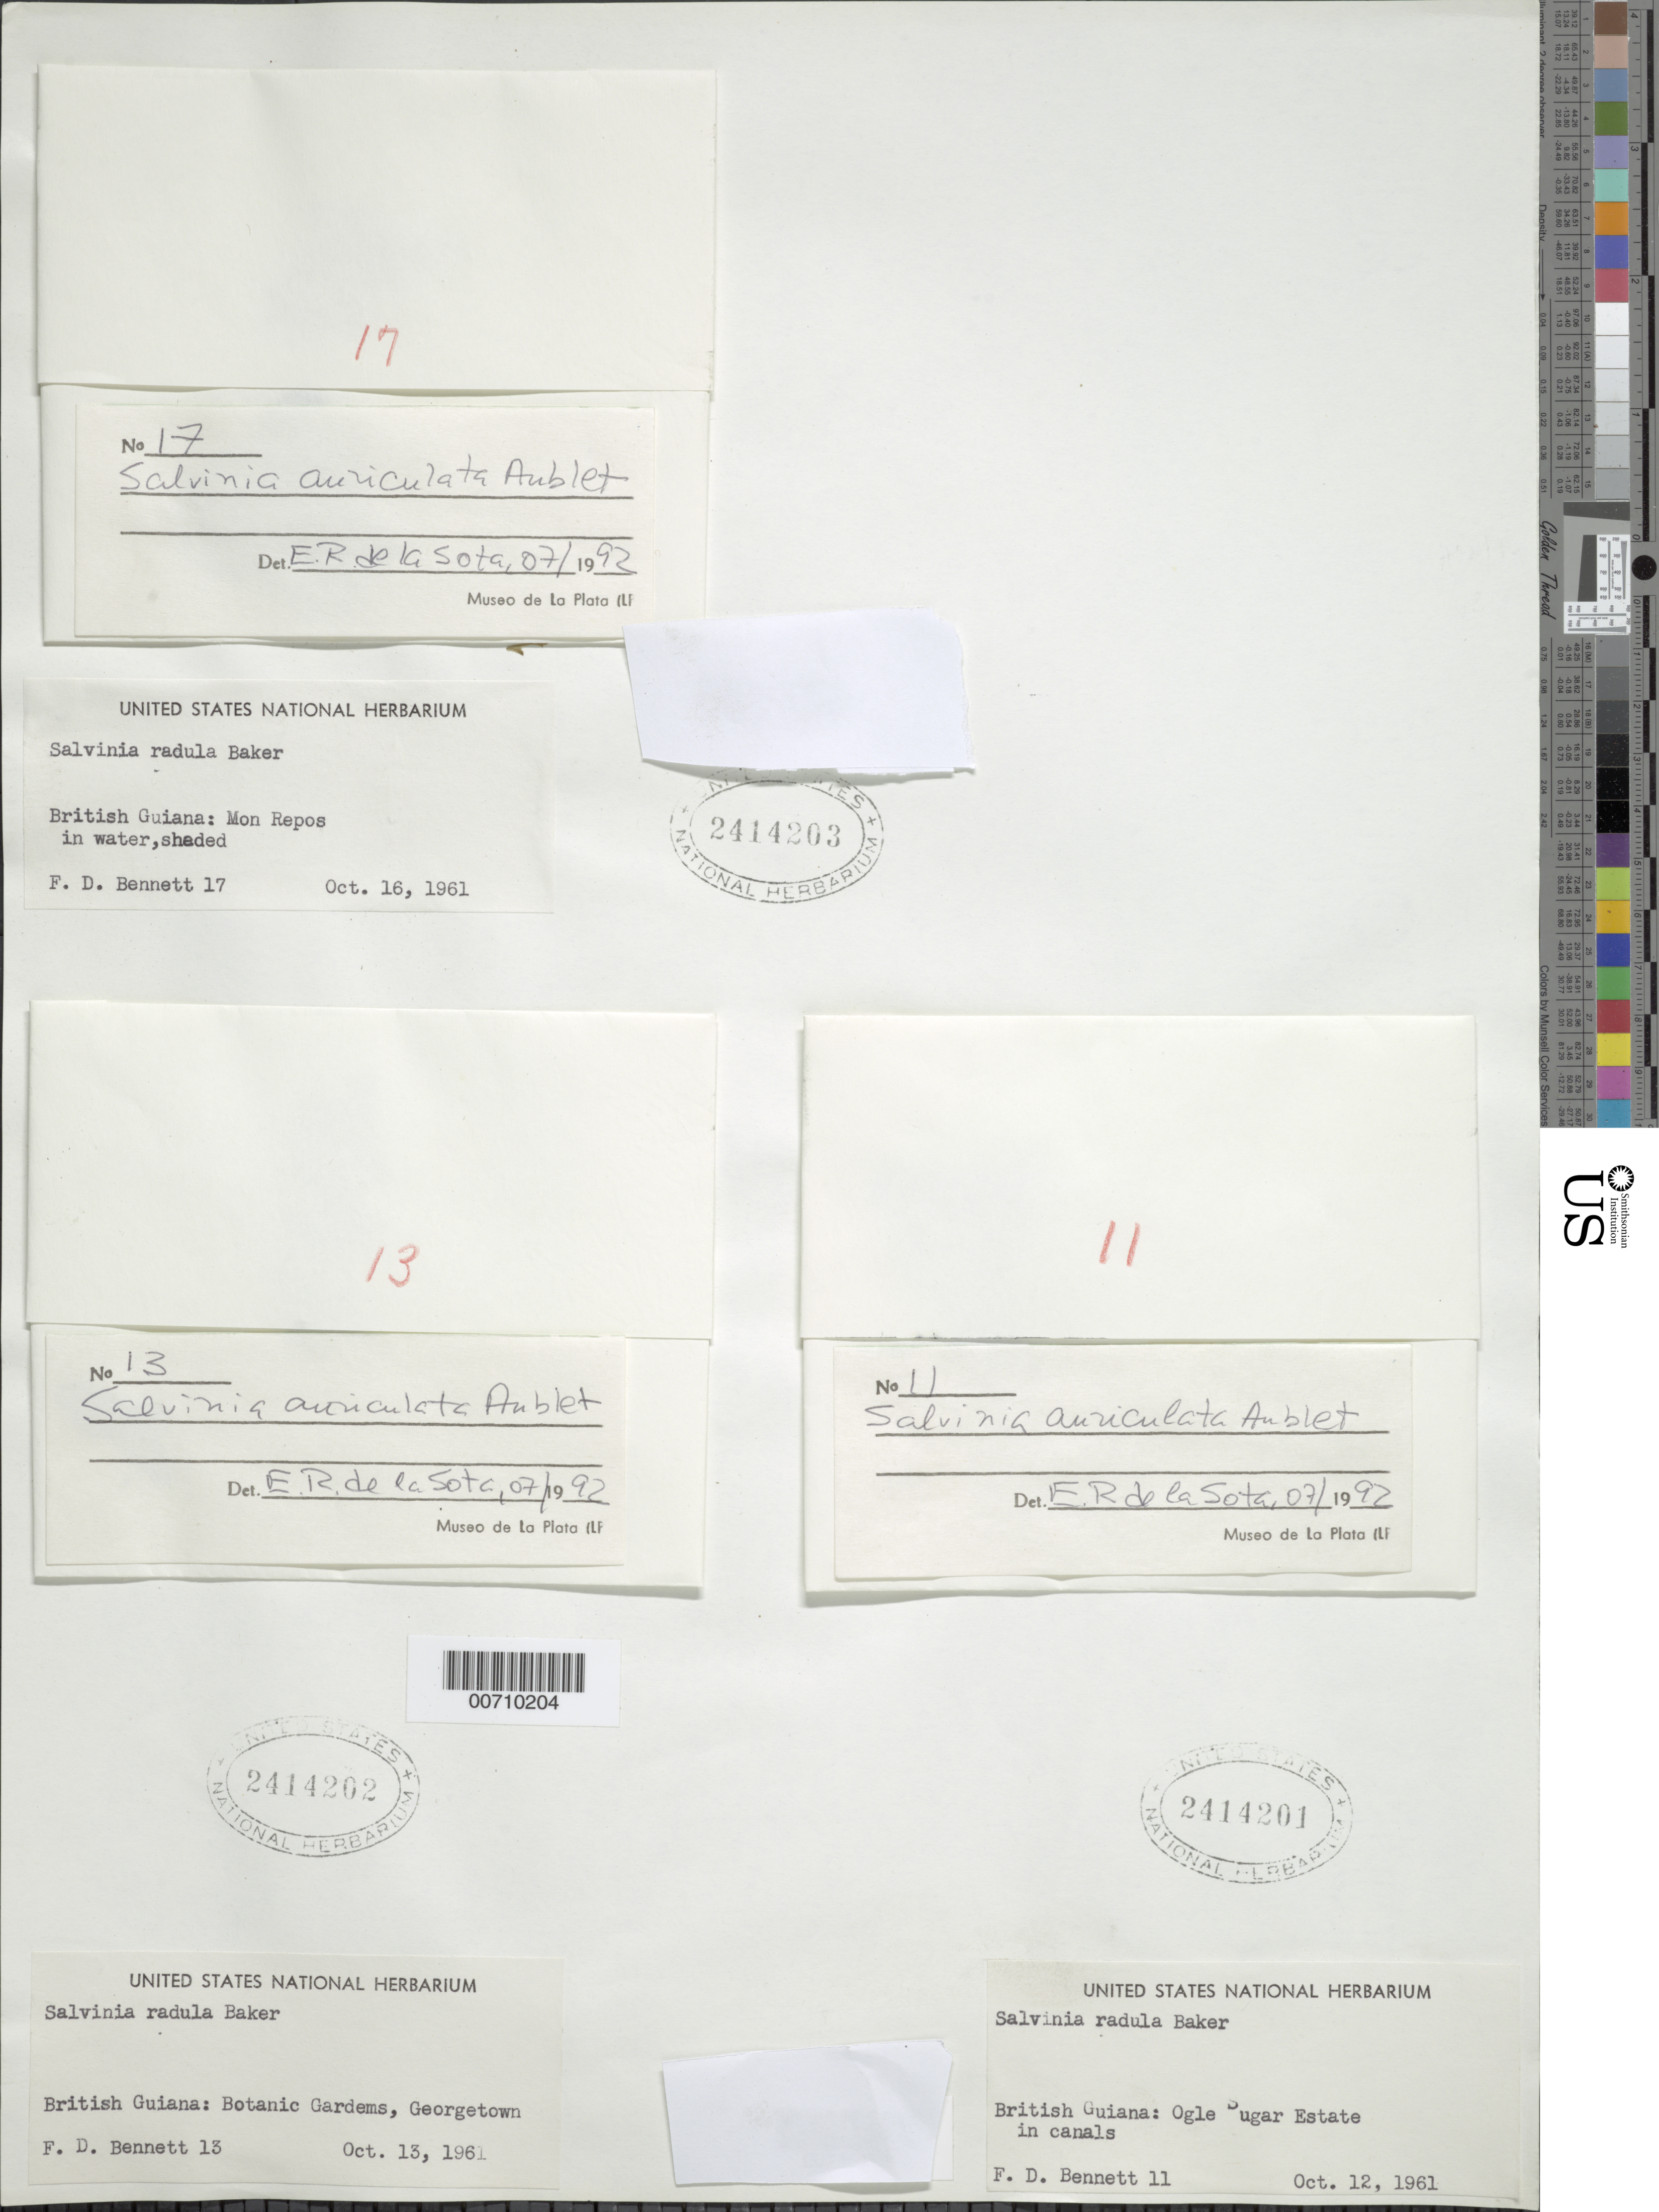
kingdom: Plantae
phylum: Tracheophyta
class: Polypodiopsida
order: Salviniales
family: Salviniaceae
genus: Salvinia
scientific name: Salvinia auriculata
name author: Aubl.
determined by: Sota, E. R. de la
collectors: F. Bennett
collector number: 13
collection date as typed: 13-Oct-61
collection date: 1961-10-13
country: Guyana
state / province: Demerara-Mahaica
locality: Georgetown, Botanic Gardens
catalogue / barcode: US 2414202